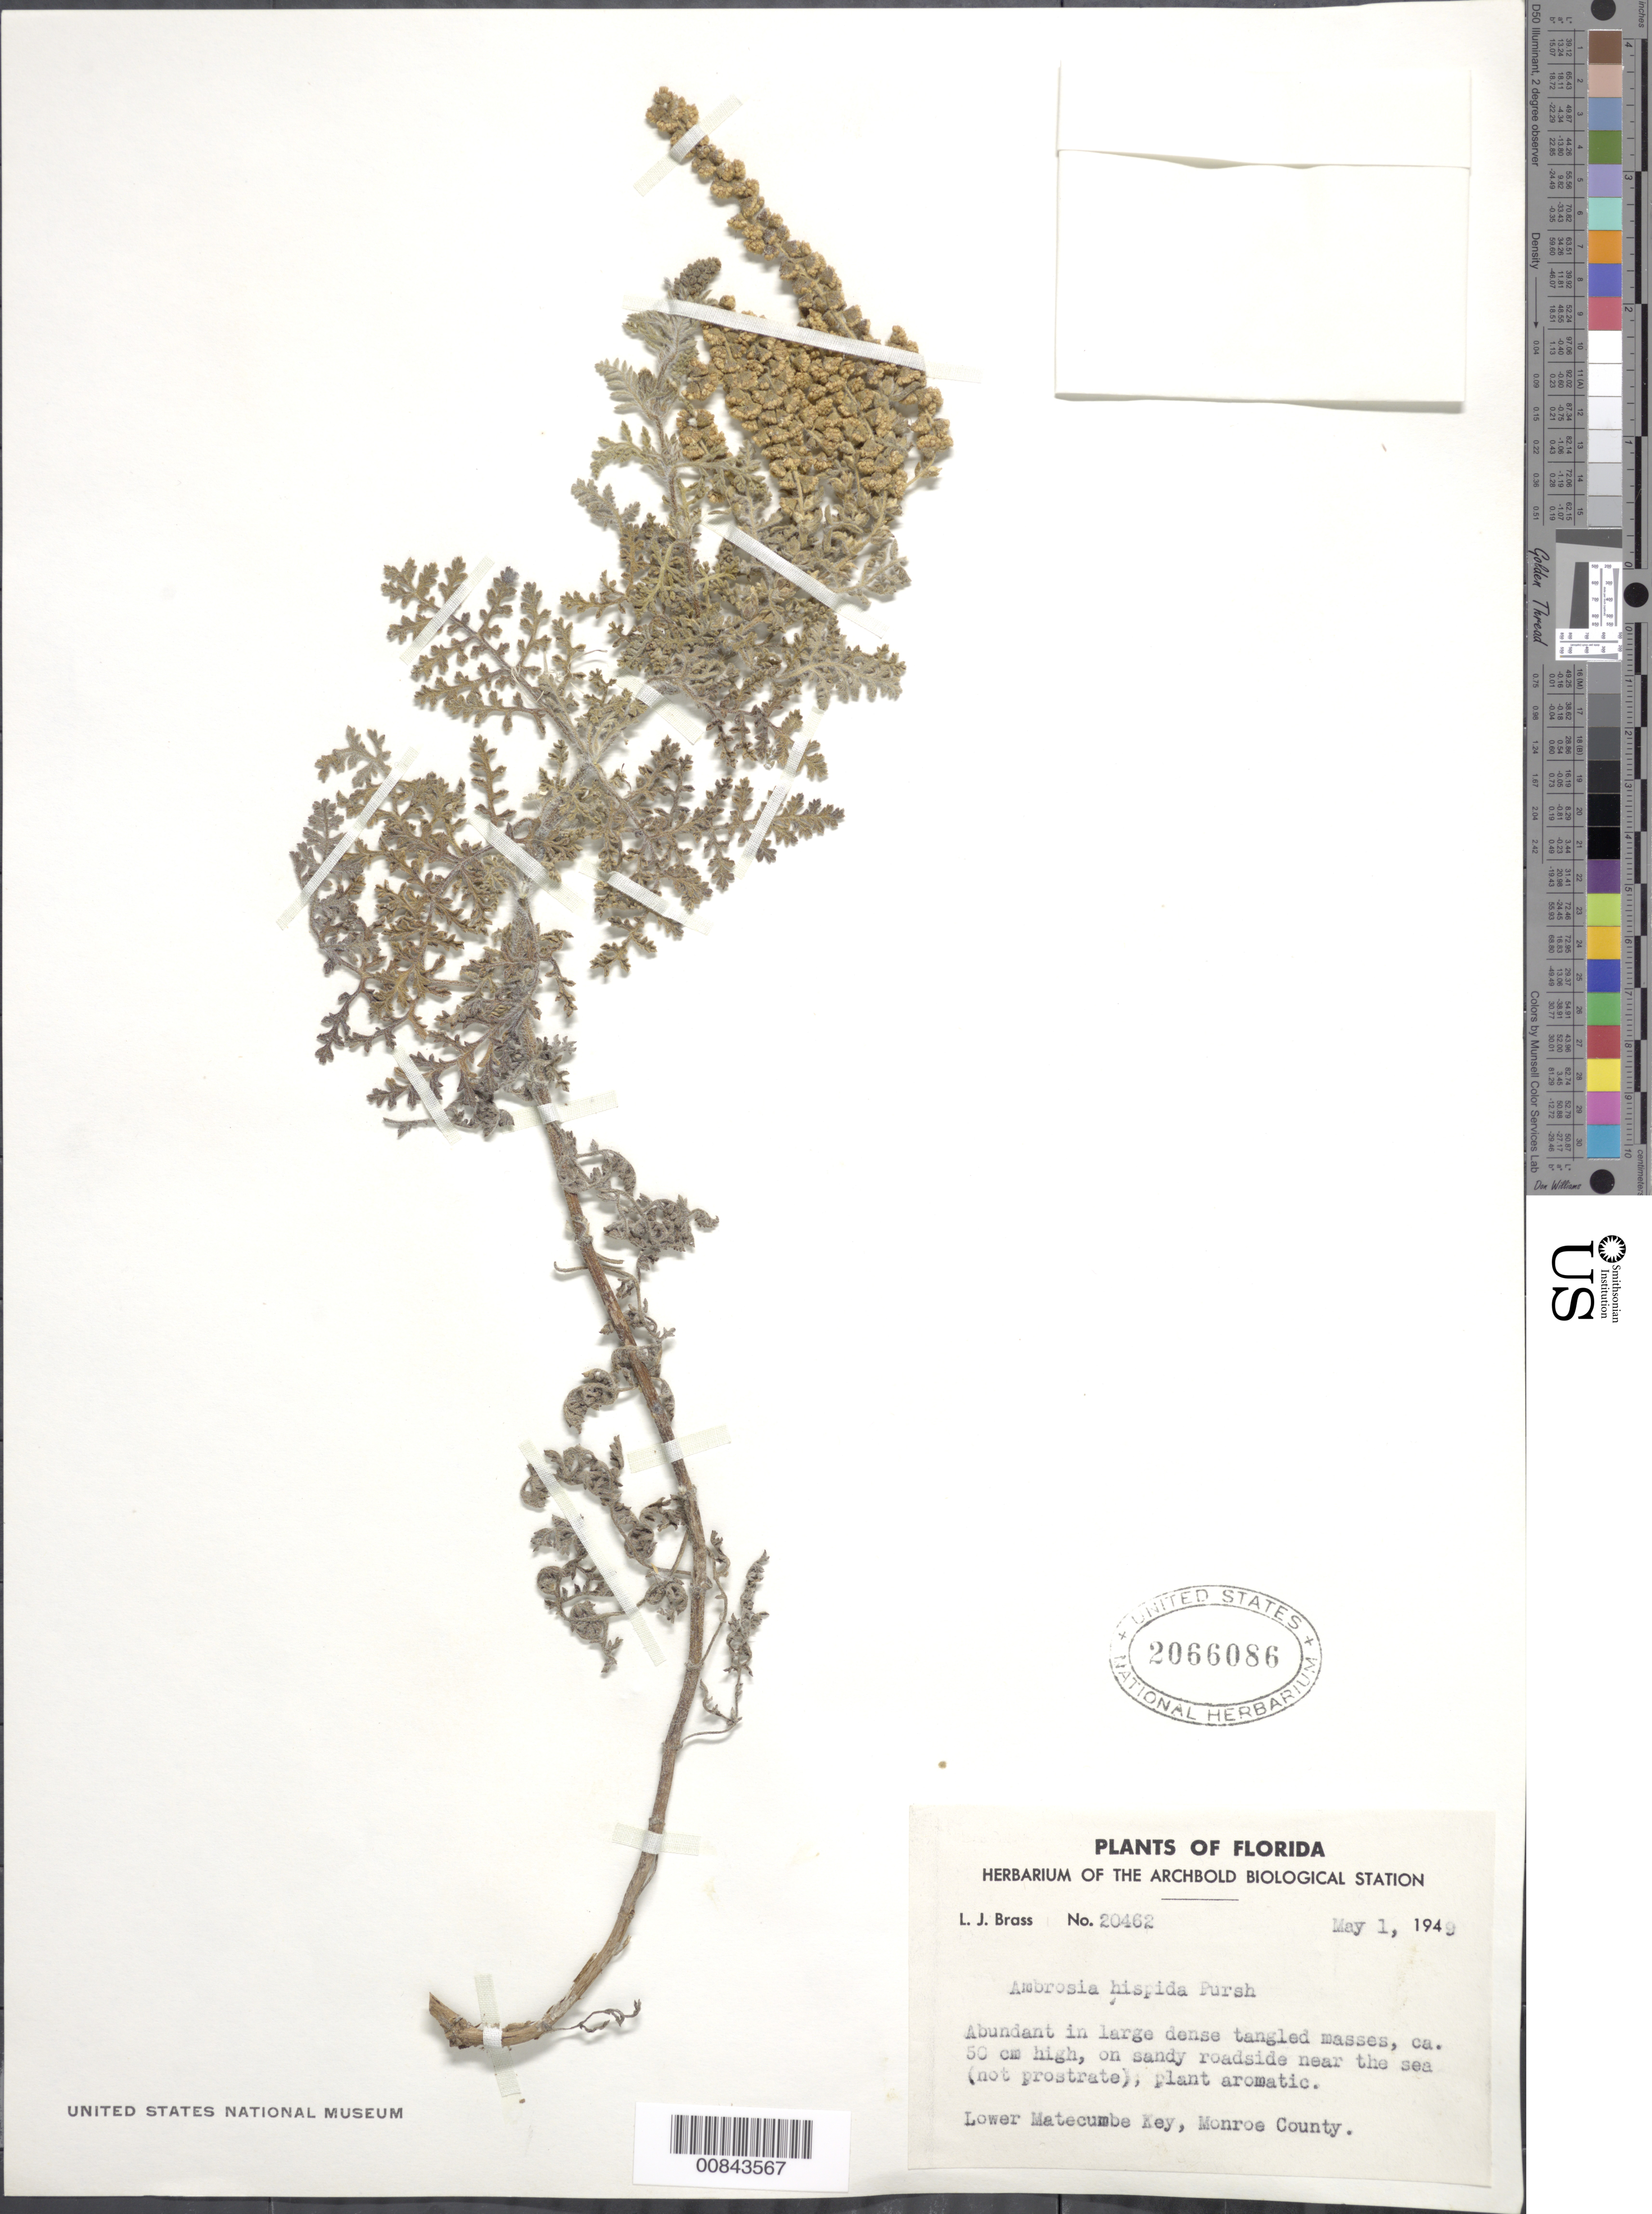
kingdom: Plantae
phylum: Tracheophyta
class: Magnoliopsida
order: Asterales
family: Asteraceae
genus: Ambrosia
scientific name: Ambrosia hispida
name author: Pursh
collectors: L. J. Brass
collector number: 20462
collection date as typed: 01 May 1949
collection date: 1949-05-01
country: United States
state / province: Florida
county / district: Monroe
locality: Lower Matecumbe Key.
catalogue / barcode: US 2066086